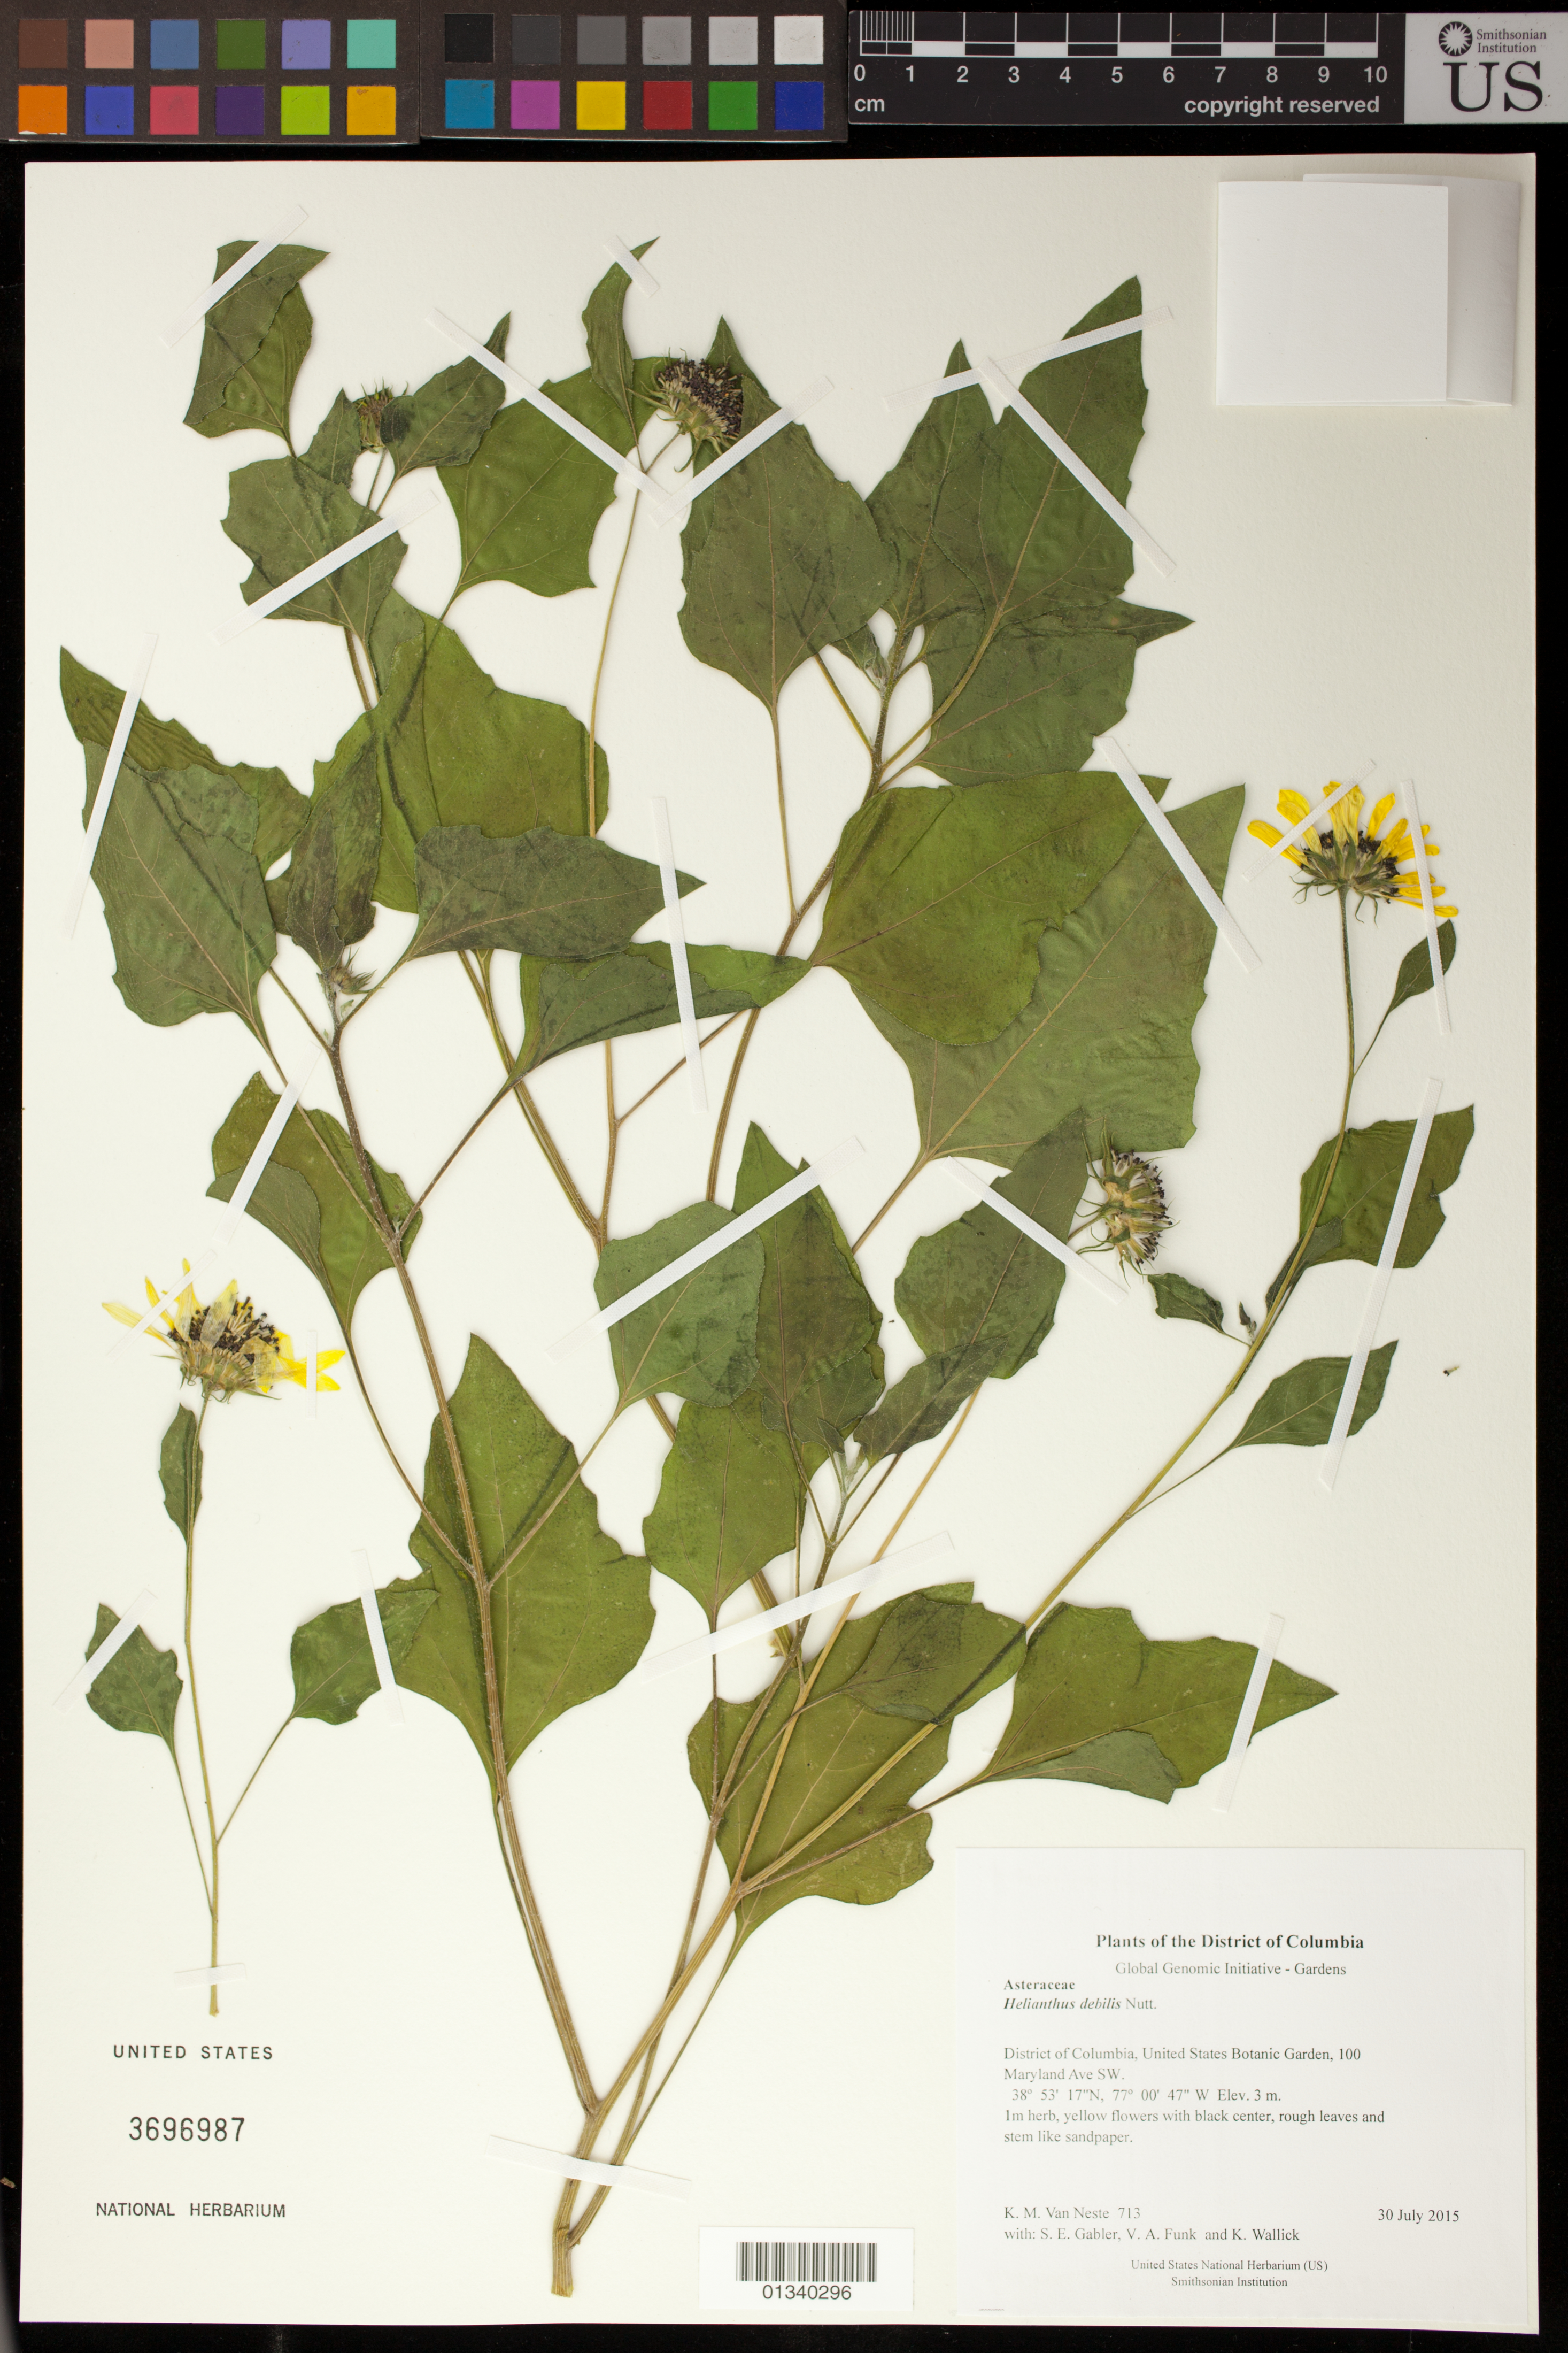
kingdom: Plantae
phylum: Tracheophyta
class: Magnoliopsida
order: Asterales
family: Asteraceae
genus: Helianthus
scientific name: Helianthus debilis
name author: Nutt.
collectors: K. M. Van Neste, S. E. Gabler, V. Funk & K. Wallick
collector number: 713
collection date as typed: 30 July 2015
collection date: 2015-07-30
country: United States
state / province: District of Columbia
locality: United States Botanic Garden, 100 Maryland Ave SW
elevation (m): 3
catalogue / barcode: US 3696987